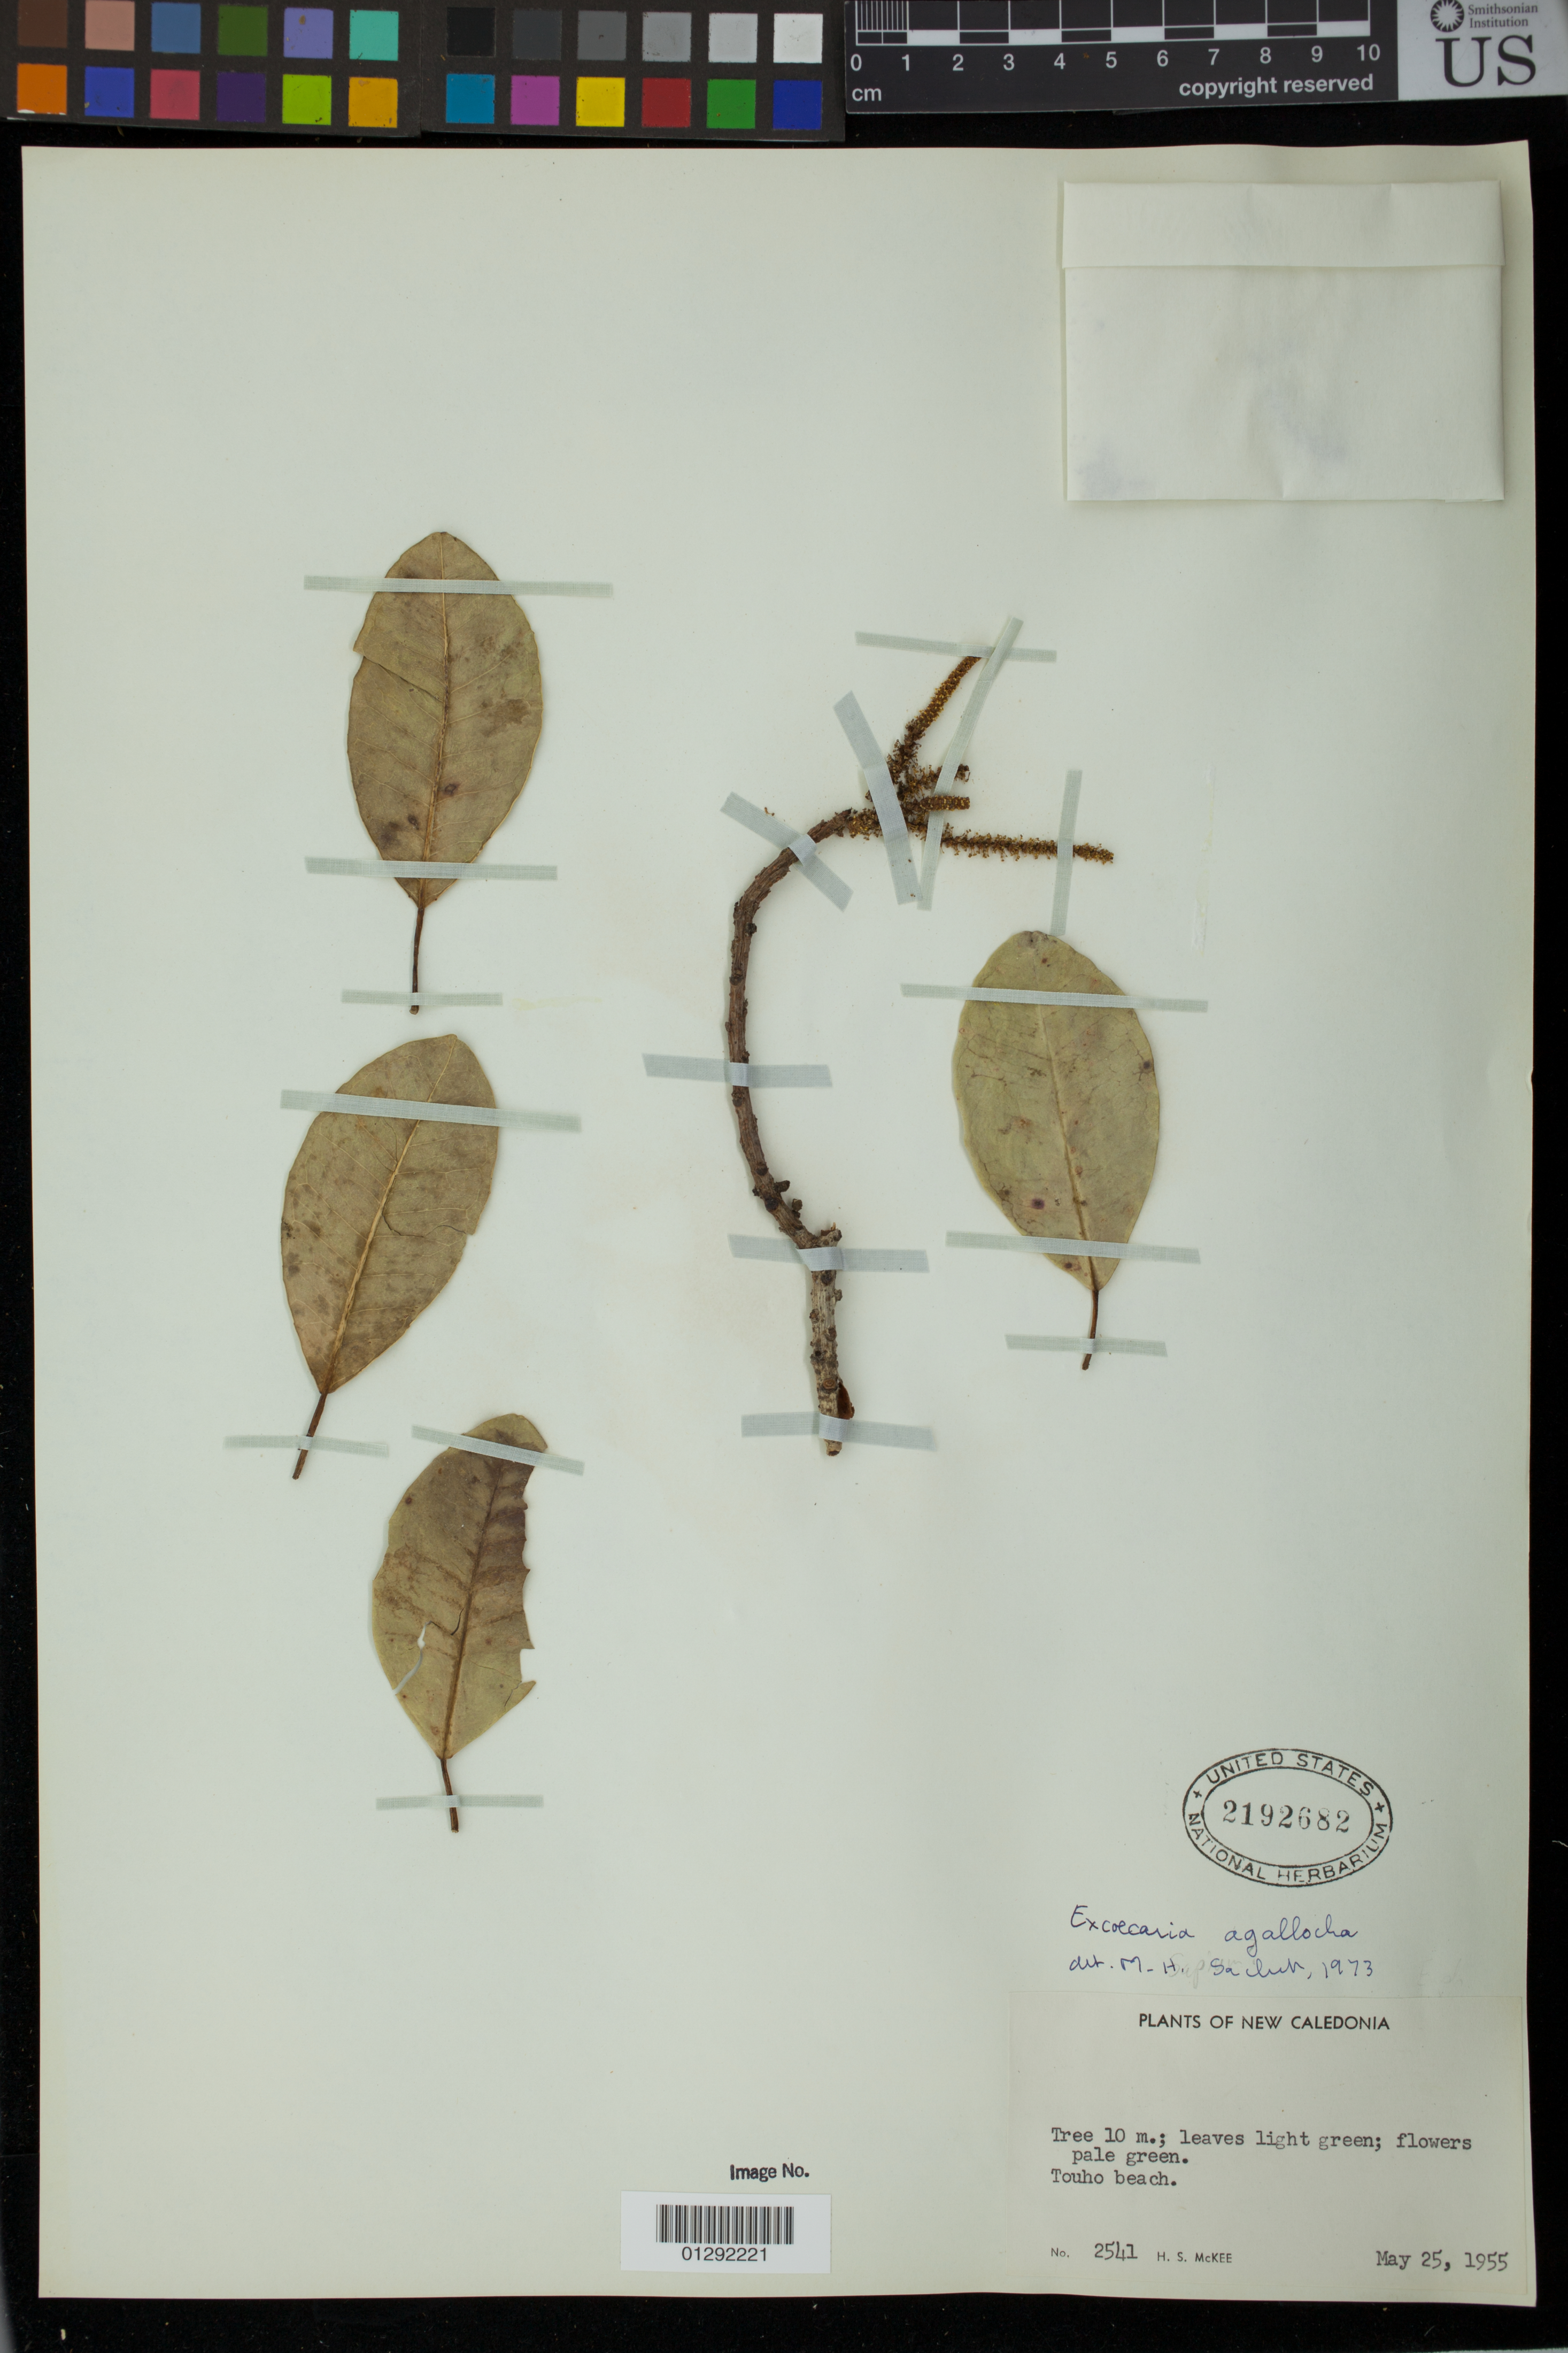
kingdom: Plantae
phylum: Tracheophyta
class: Magnoliopsida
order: Malpighiales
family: Euphorbiaceae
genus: Excoecaria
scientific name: Excoecaria agallocha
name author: L.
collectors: H. S. MacKee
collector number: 2541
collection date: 1955-05-25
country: New Caledonia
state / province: North Province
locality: Touho beach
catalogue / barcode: US 2192682